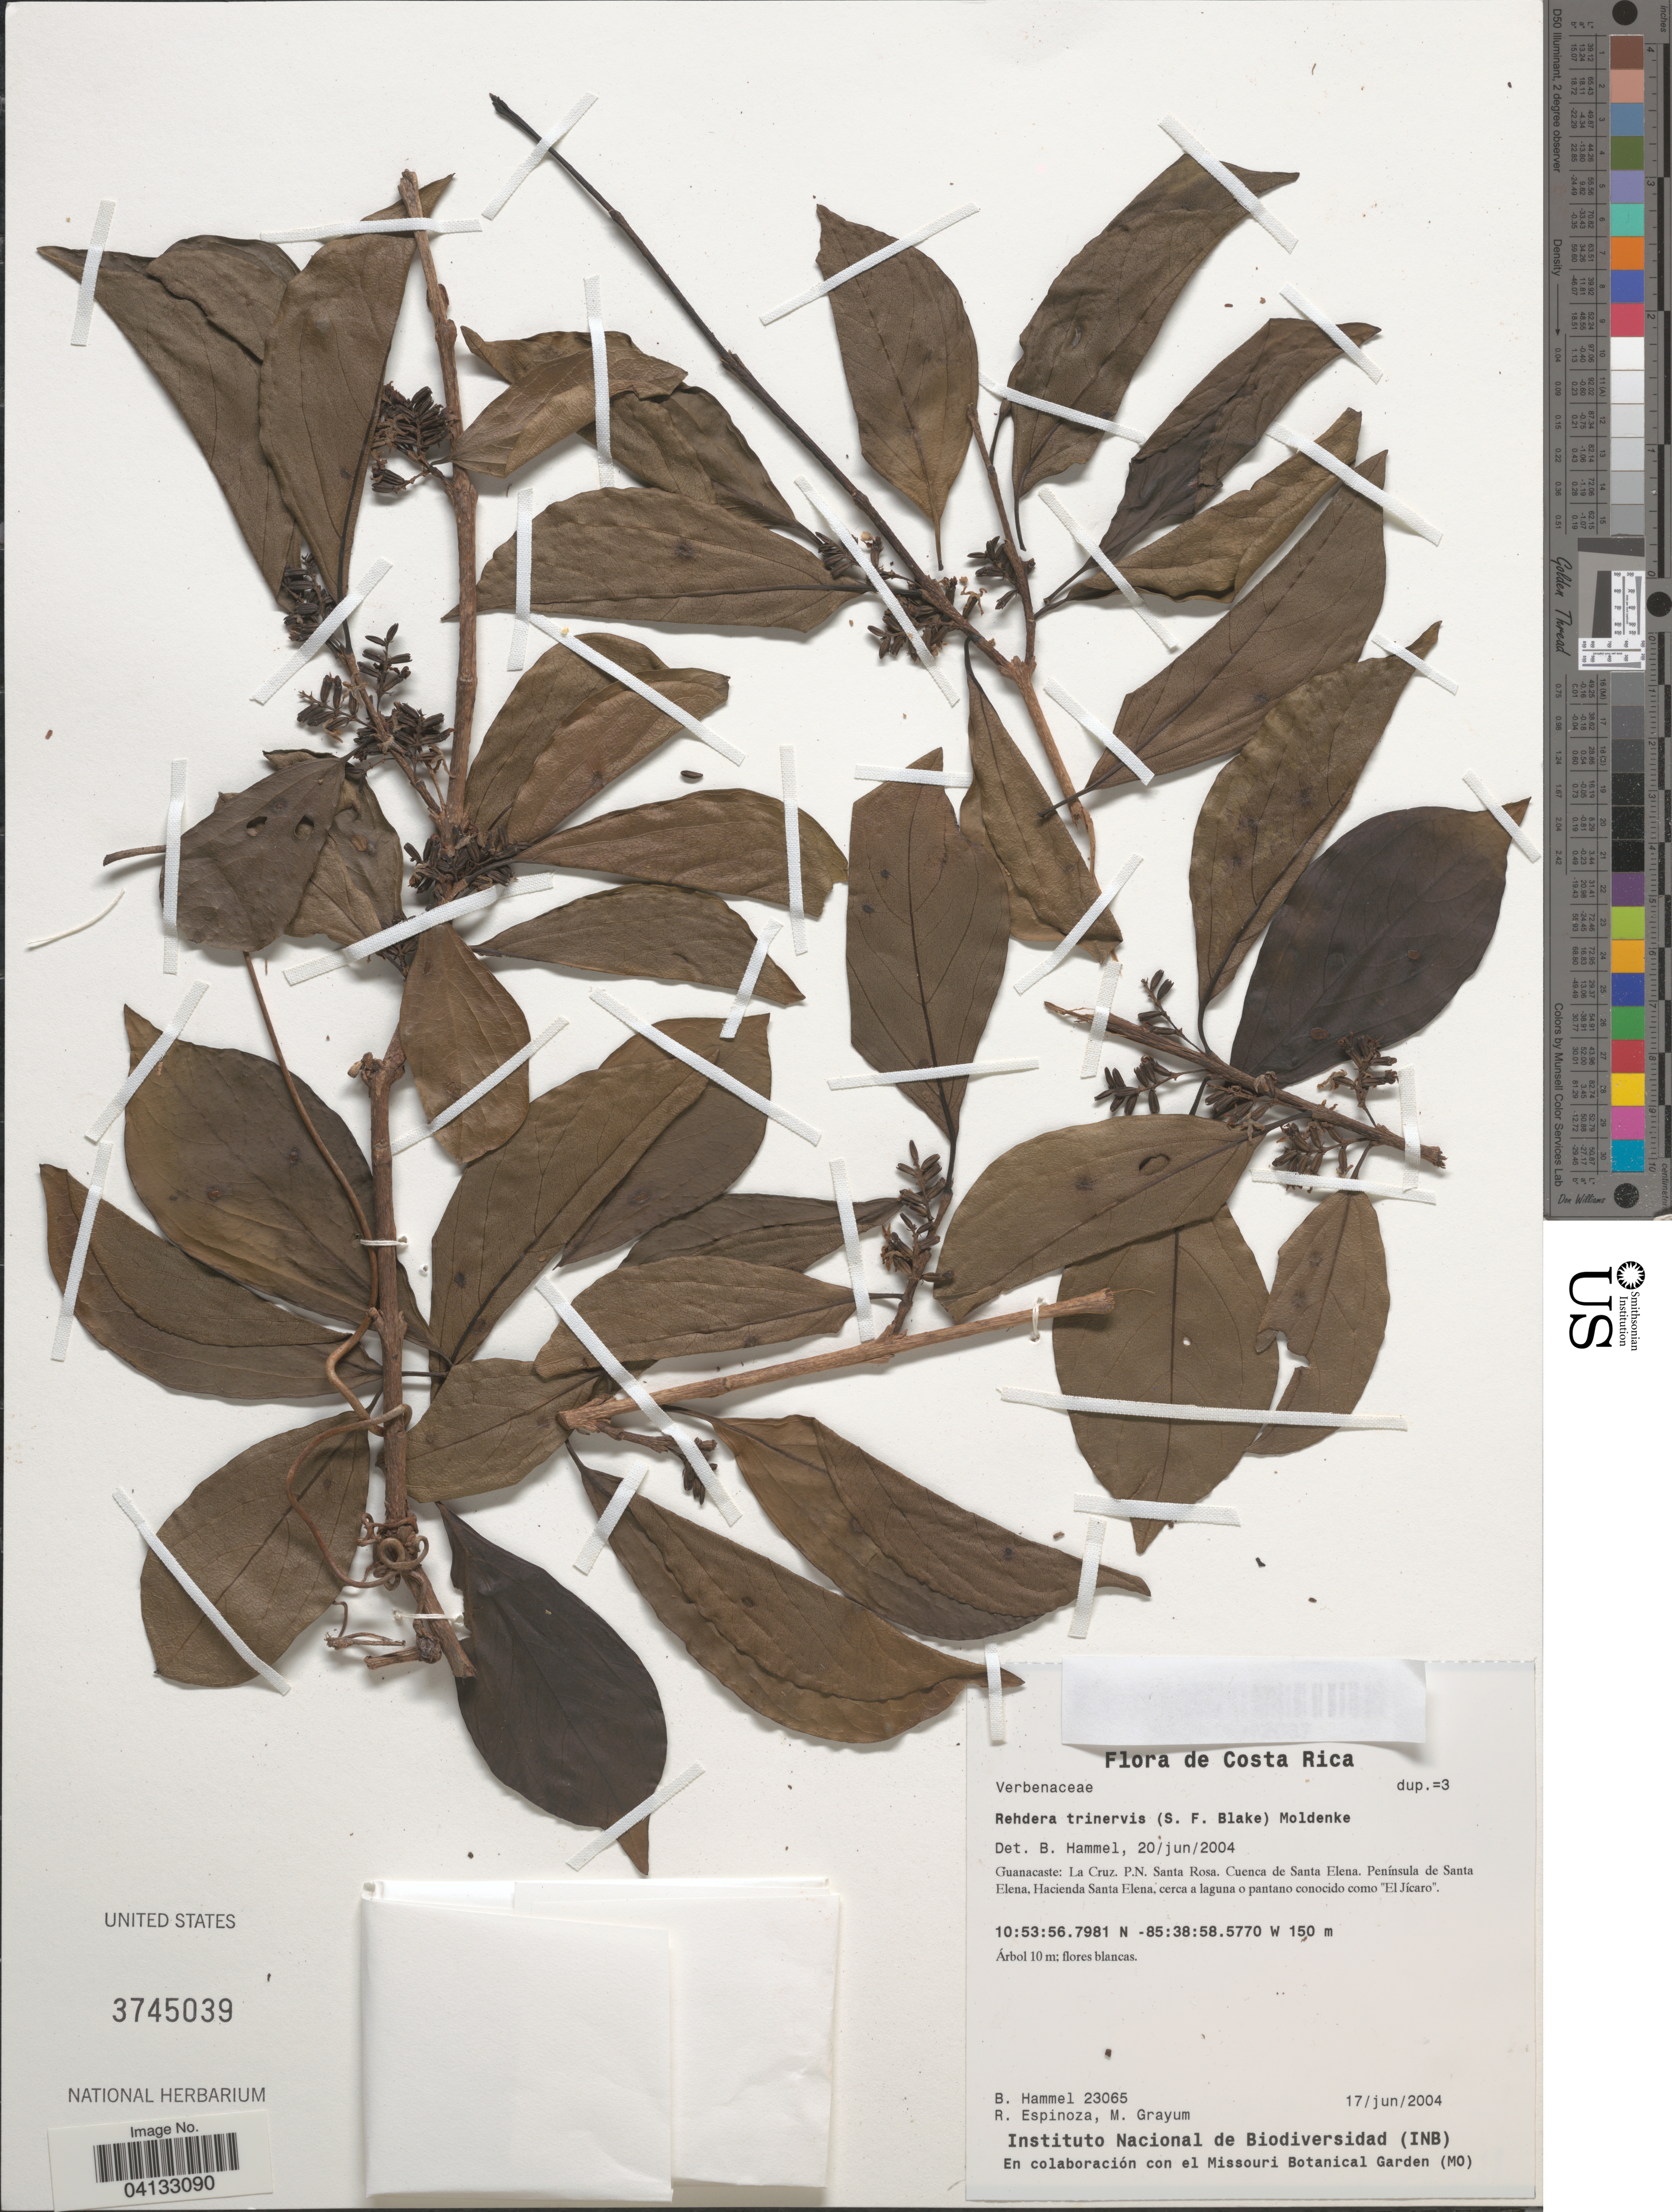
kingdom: Plantae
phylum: Tracheophyta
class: Magnoliopsida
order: Lamiales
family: Verbenaceae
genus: Rehdera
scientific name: Rehdera trinervis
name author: (S.F. Blake) Moldenke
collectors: B. Hammel, R. Espinoza & M. H. Grayum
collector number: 23065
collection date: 2004-06-17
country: Costa Rica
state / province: Guanacaste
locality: La Cruz. P.N. Santa Rosa. Cuenca de Santa Elena. Península de Santa Elena. Hacienda Santa Elena, cerca a laguna o pantano conocido como "El Jícaro".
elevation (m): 150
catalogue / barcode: US 3745039